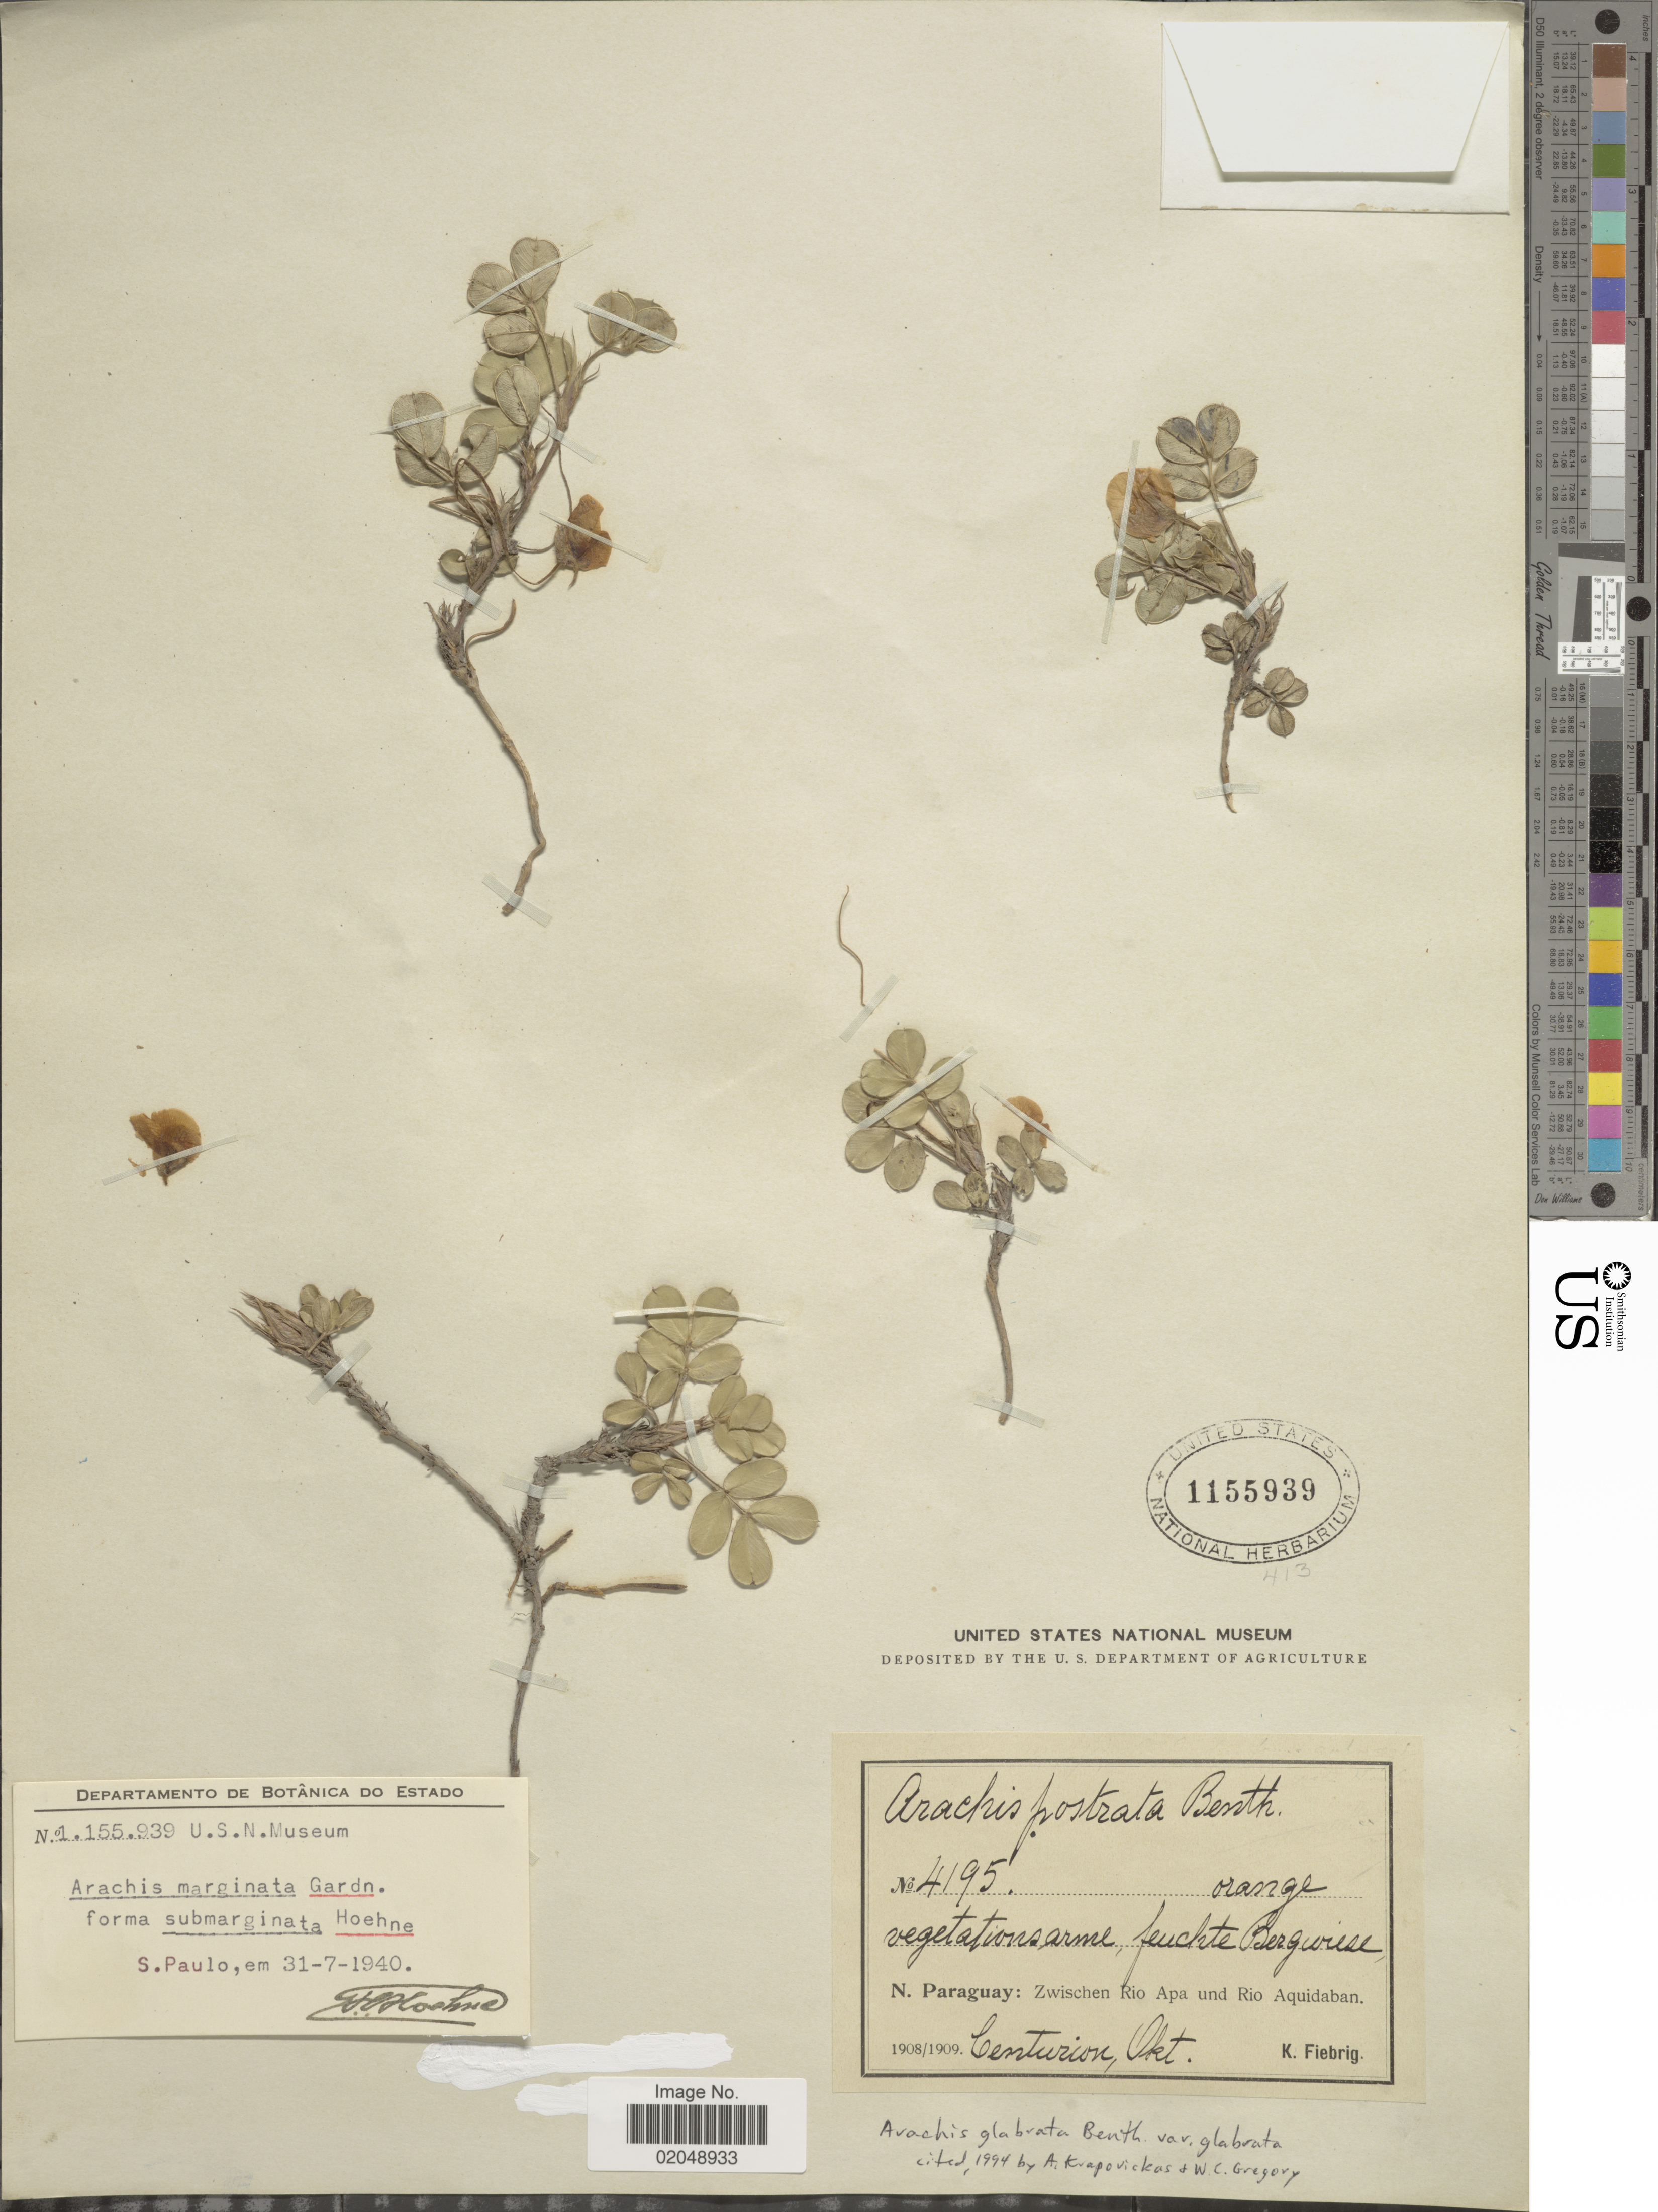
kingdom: Plantae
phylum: Tracheophyta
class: Magnoliopsida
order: Fabales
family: Fabaceae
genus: Arachis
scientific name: Arachis glabrata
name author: Benth.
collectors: K. Fiebrig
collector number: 4195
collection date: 1908-10/1909-10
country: Paraguay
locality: N. Paraguay: Zwischen Rio Apa und Rio Aquidaban, Centurion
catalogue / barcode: US 1155939